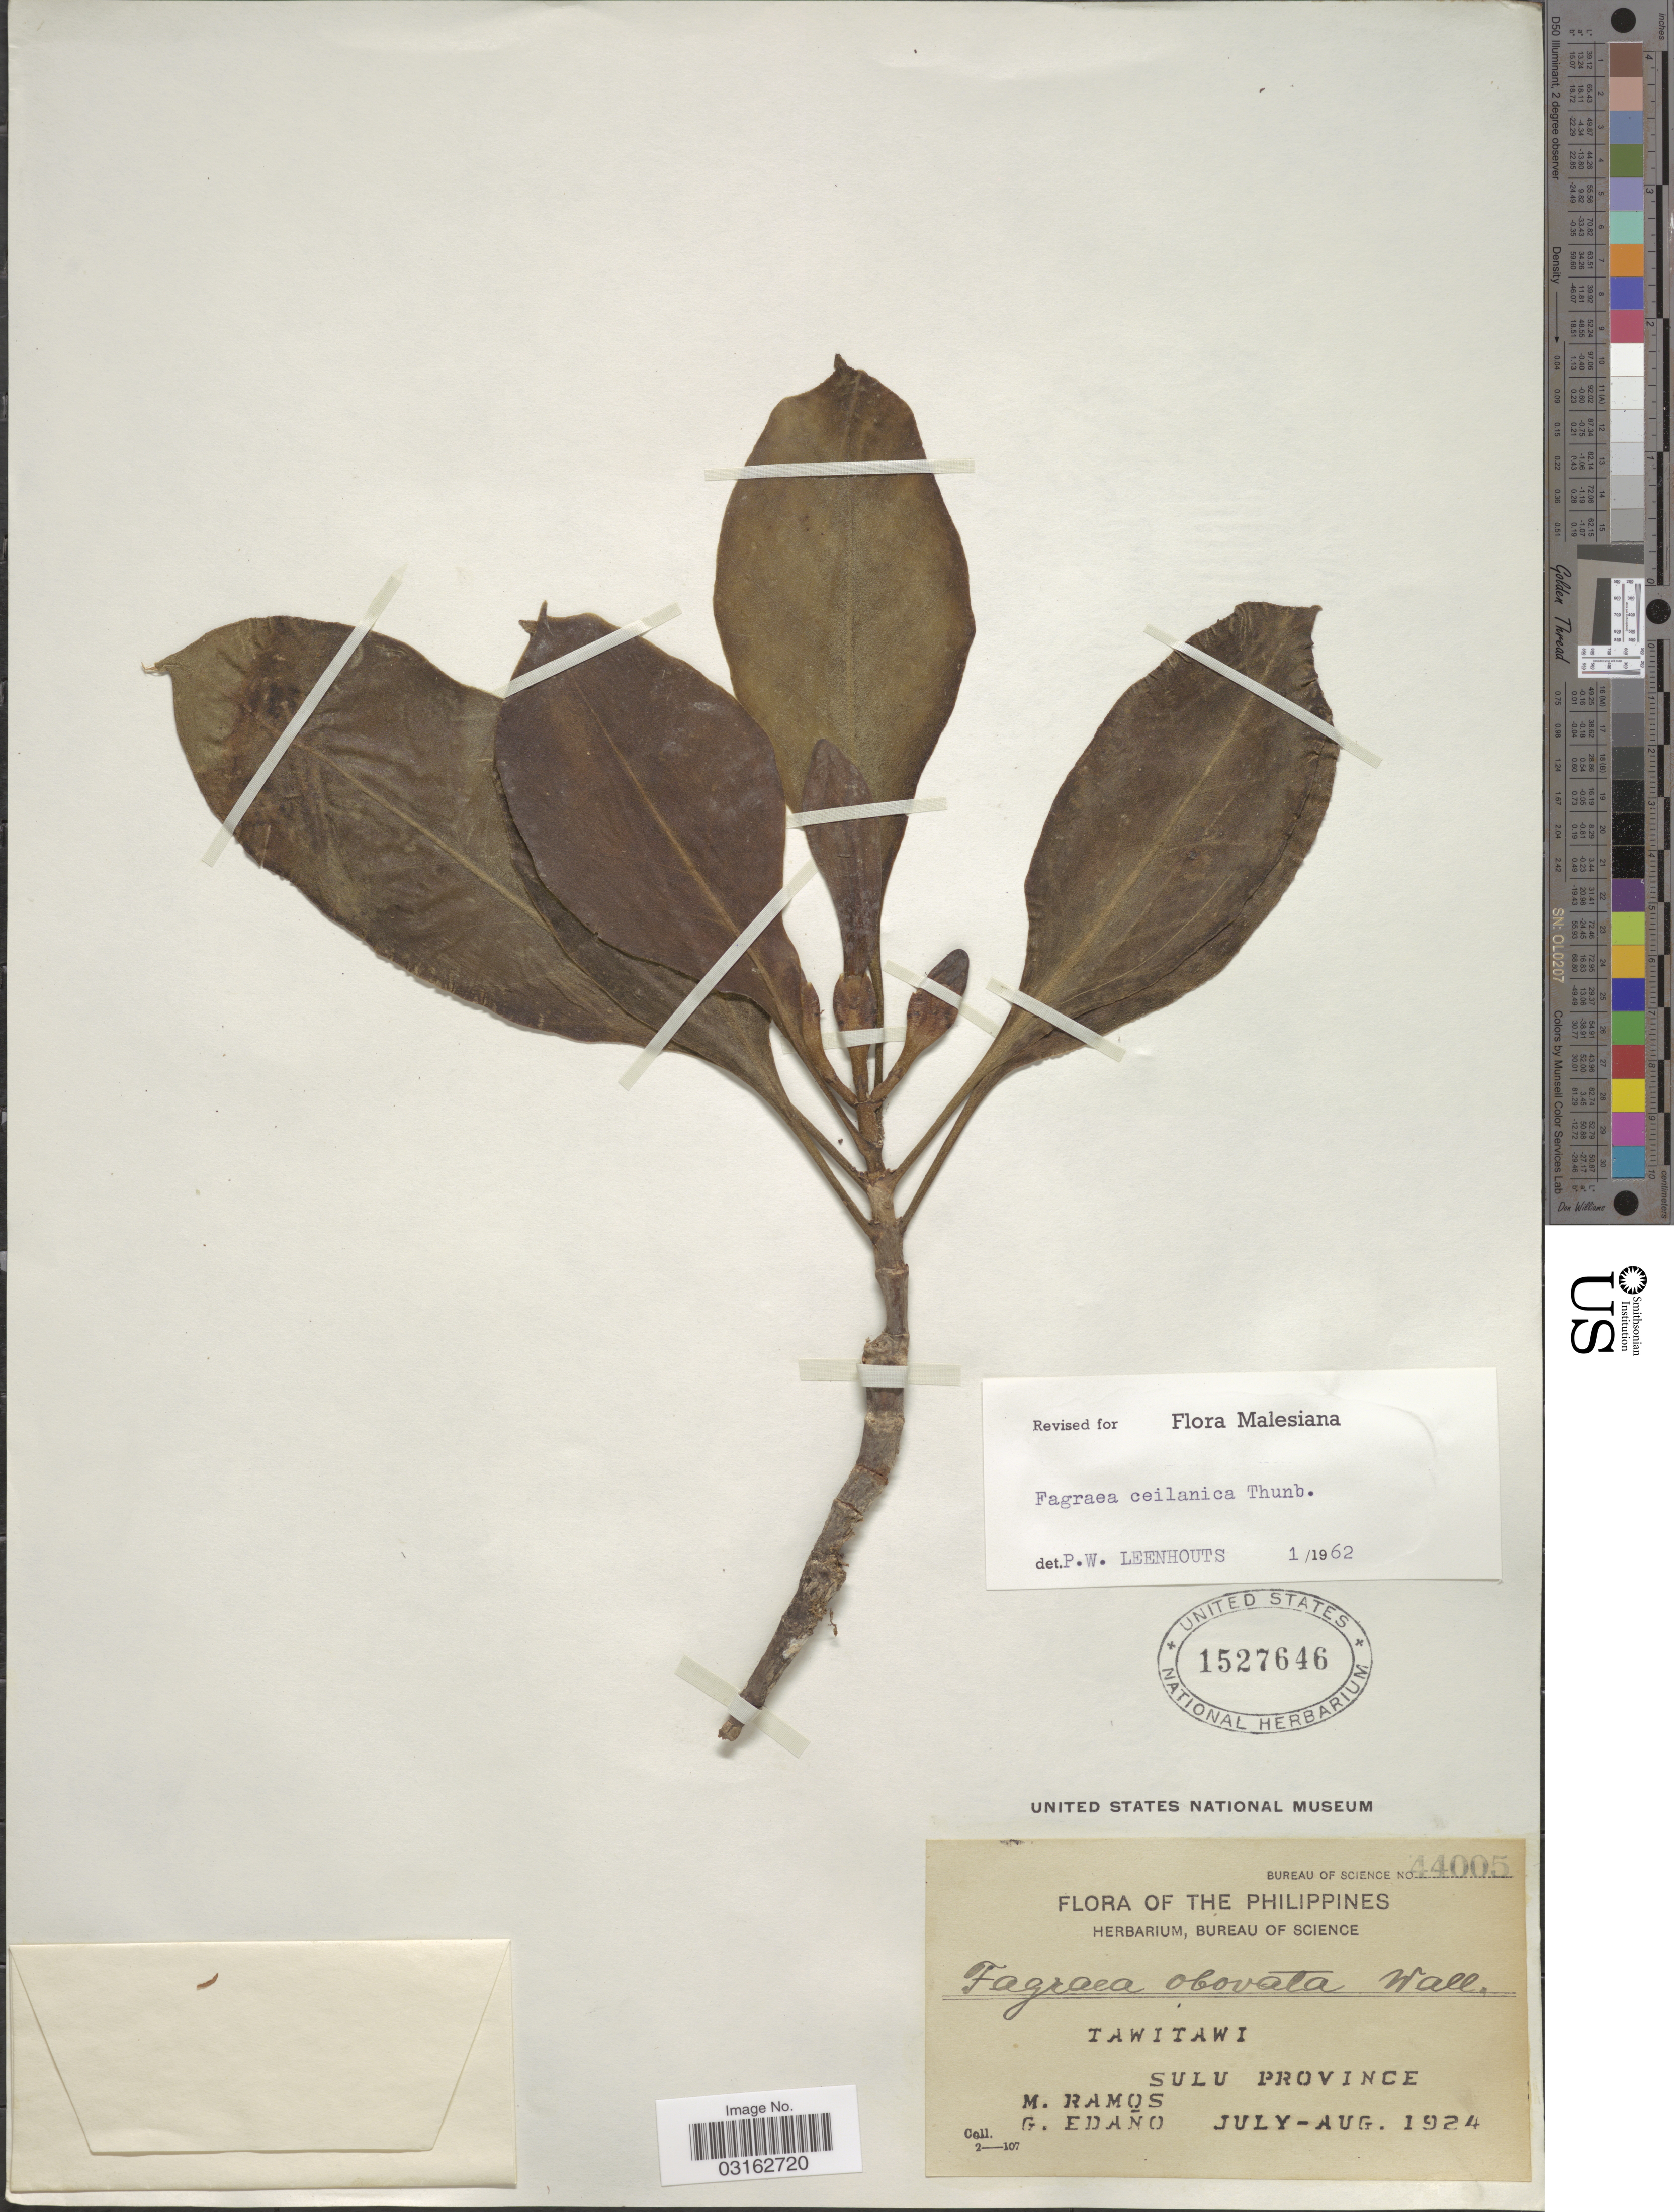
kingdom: Plantae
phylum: Tracheophyta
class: Magnoliopsida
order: Gentianales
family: Gentianaceae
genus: Fagraea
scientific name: Fagraea ceilanica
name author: Thunb.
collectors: M. Ramos & G. Edaño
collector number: Bureau of Science 44005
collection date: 1924-07/1924-08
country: Philippines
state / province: Muslim Mindanao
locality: Tawitawi, Sulu Province.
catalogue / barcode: US 1527646